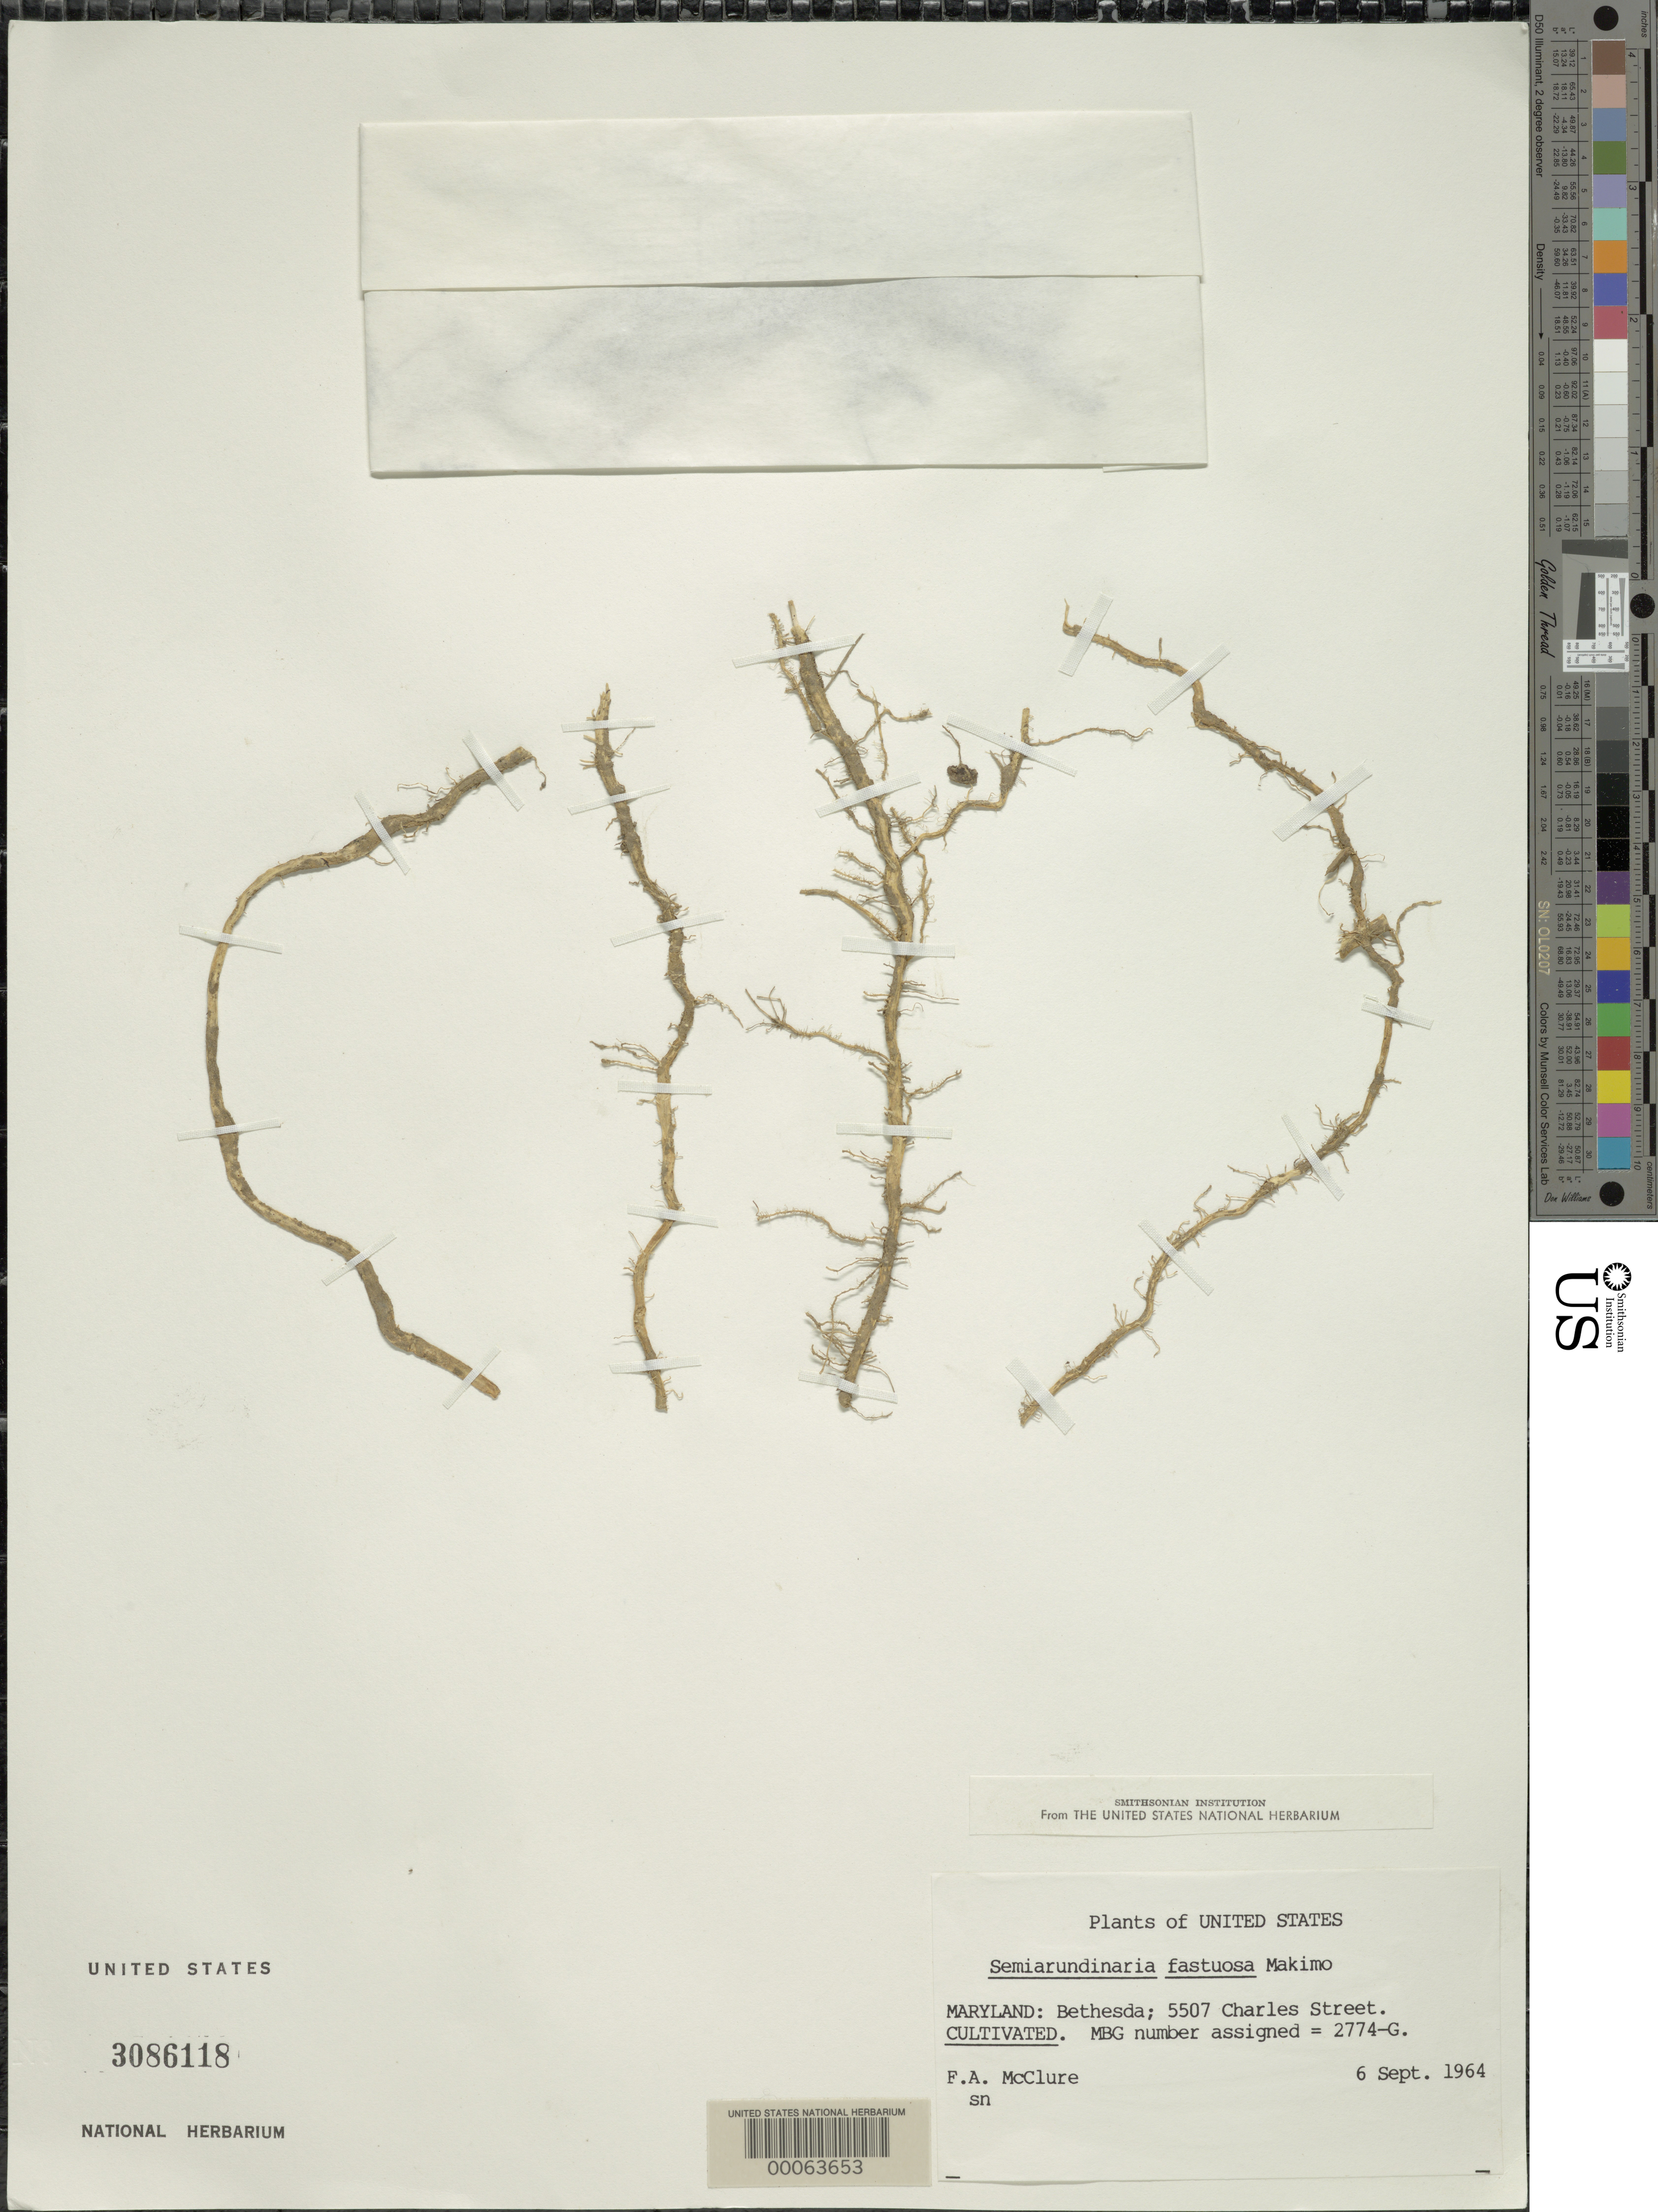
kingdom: Plantae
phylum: Tracheophyta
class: Liliopsida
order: Poales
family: Poaceae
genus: Semiarundinaria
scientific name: Semiarundinaria fastuosa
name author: Makino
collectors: F. A. McClure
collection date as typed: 06 Sep 1964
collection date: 1964-09-06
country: United States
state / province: Maryland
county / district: Montgomery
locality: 5507 Charles Street, Bethesda (McClure's garden)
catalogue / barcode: US 3086118